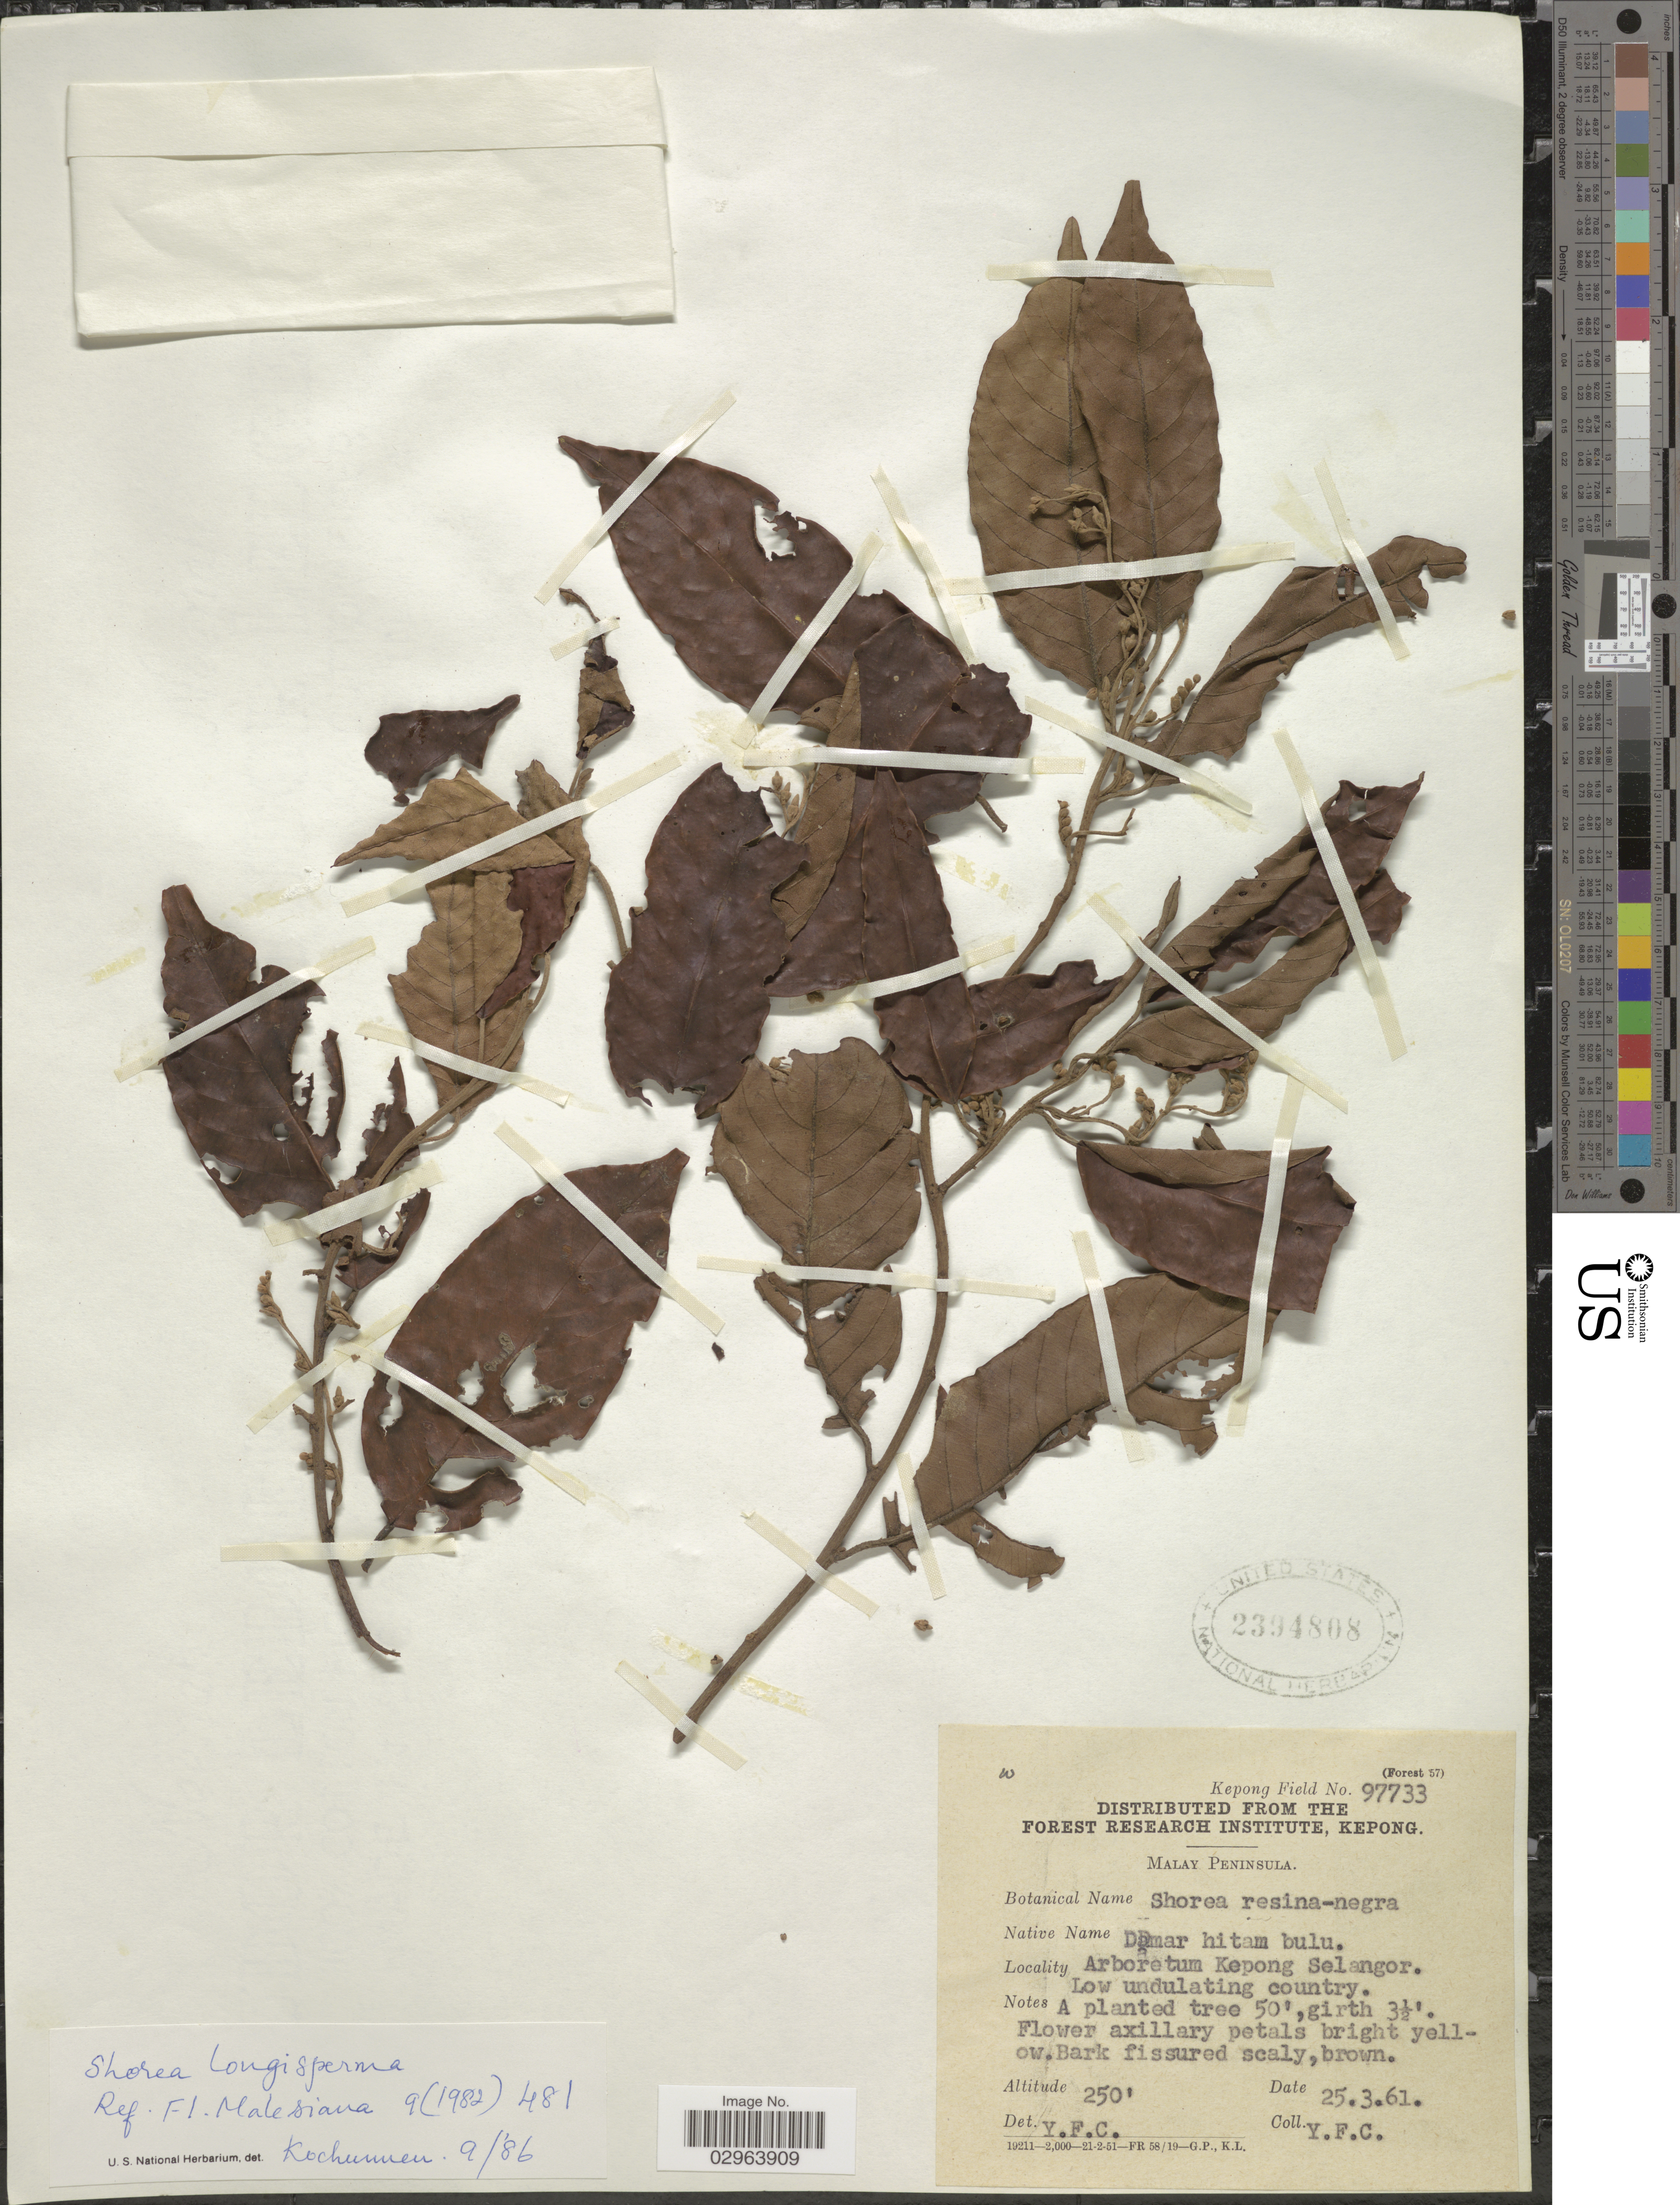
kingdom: Plantae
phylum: Tracheophyta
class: Magnoliopsida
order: Malvales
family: Dipterocarpaceae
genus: Richetia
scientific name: Richetia longisperma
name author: (Roxb.) P.S. Ashton & J. Heck.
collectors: Y. F. C.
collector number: Kepong Field 97733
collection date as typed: Transcribed d/m/y: 25/3/61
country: Malaysia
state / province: Selangor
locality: Malay Peninsula, Arboretum Kepong Selangor.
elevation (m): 76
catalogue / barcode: US 2394808